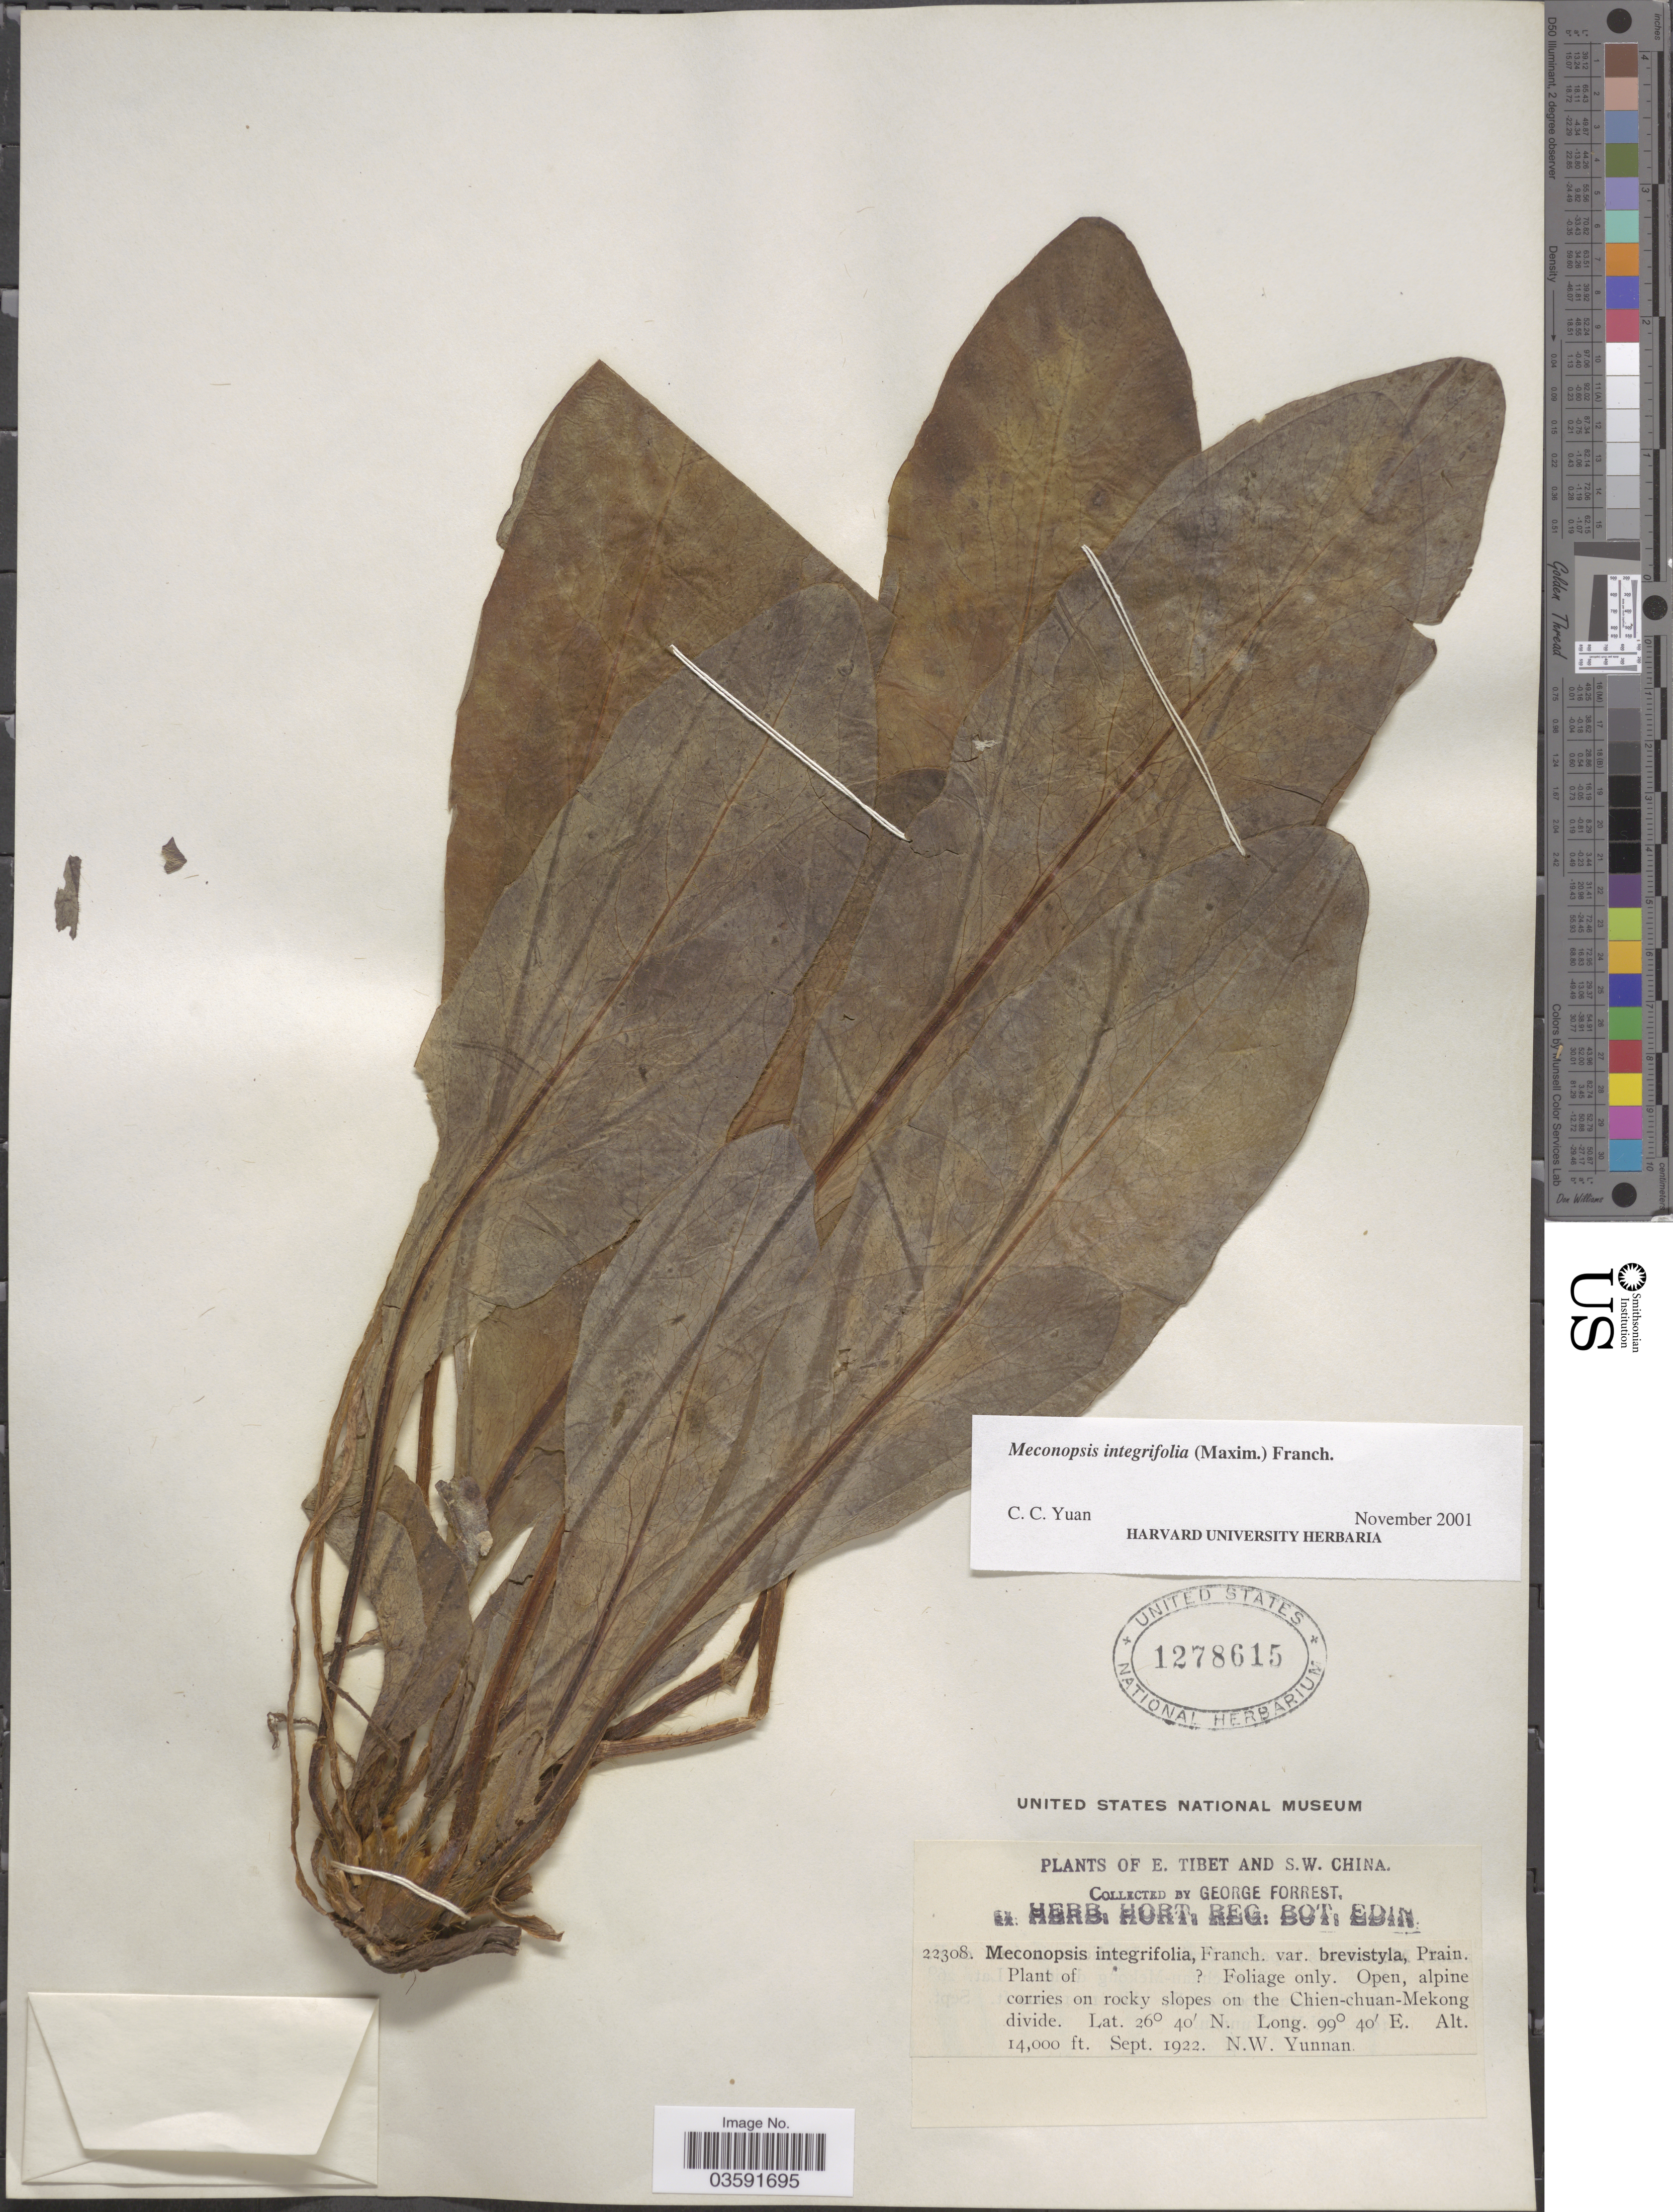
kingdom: Plantae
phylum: Tracheophyta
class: Magnoliopsida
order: Ranunculales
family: Papaveraceae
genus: Meconopsis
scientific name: Meconopsis integrifolia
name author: (Maxim.) Franch.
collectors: G. Forrest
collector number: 22308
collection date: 1922-09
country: China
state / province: Yunnan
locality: S.W. China. On rocky slopes on the Chien-chuan-Mekong divide. N.W. Yunnan.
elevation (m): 4267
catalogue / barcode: US 1278615